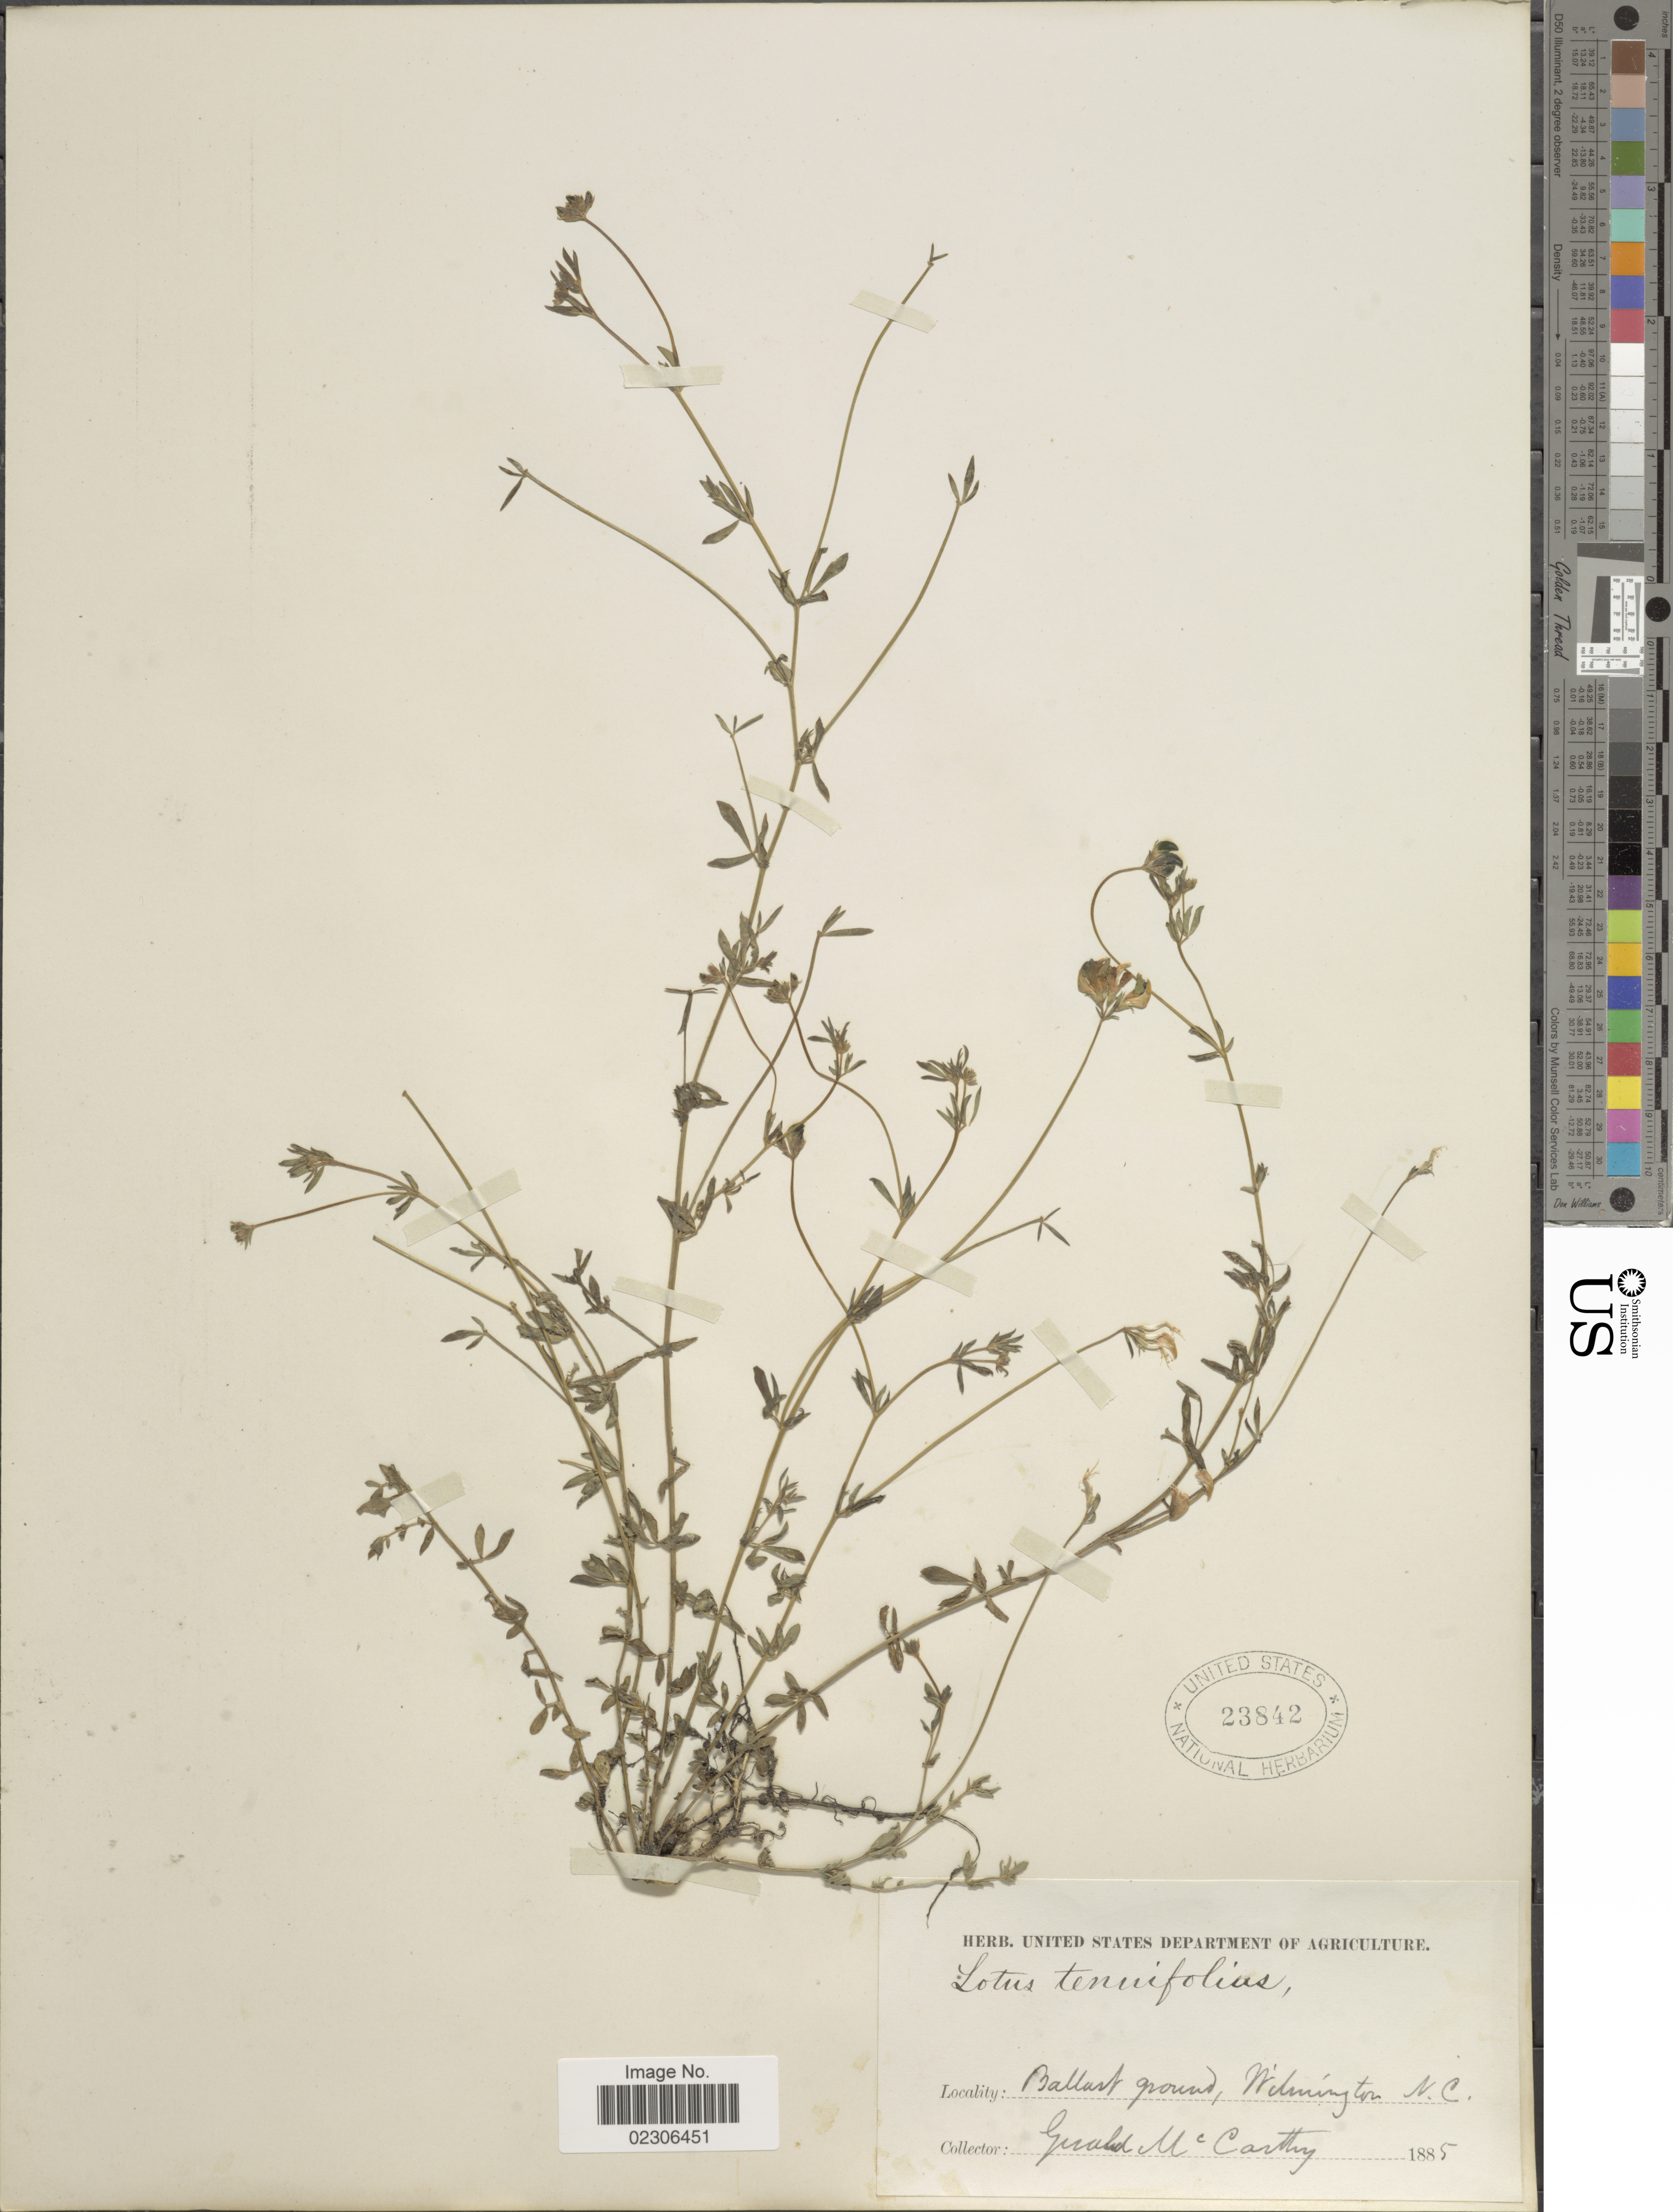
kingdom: Plantae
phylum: Tracheophyta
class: Magnoliopsida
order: Fabales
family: Fabaceae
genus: Lotus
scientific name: Lotus tenuifolius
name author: Rchb.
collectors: M. McCarthy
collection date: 1885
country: United States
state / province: North Carolina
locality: Ballast ground, Wilmington, N. C.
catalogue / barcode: US 23842